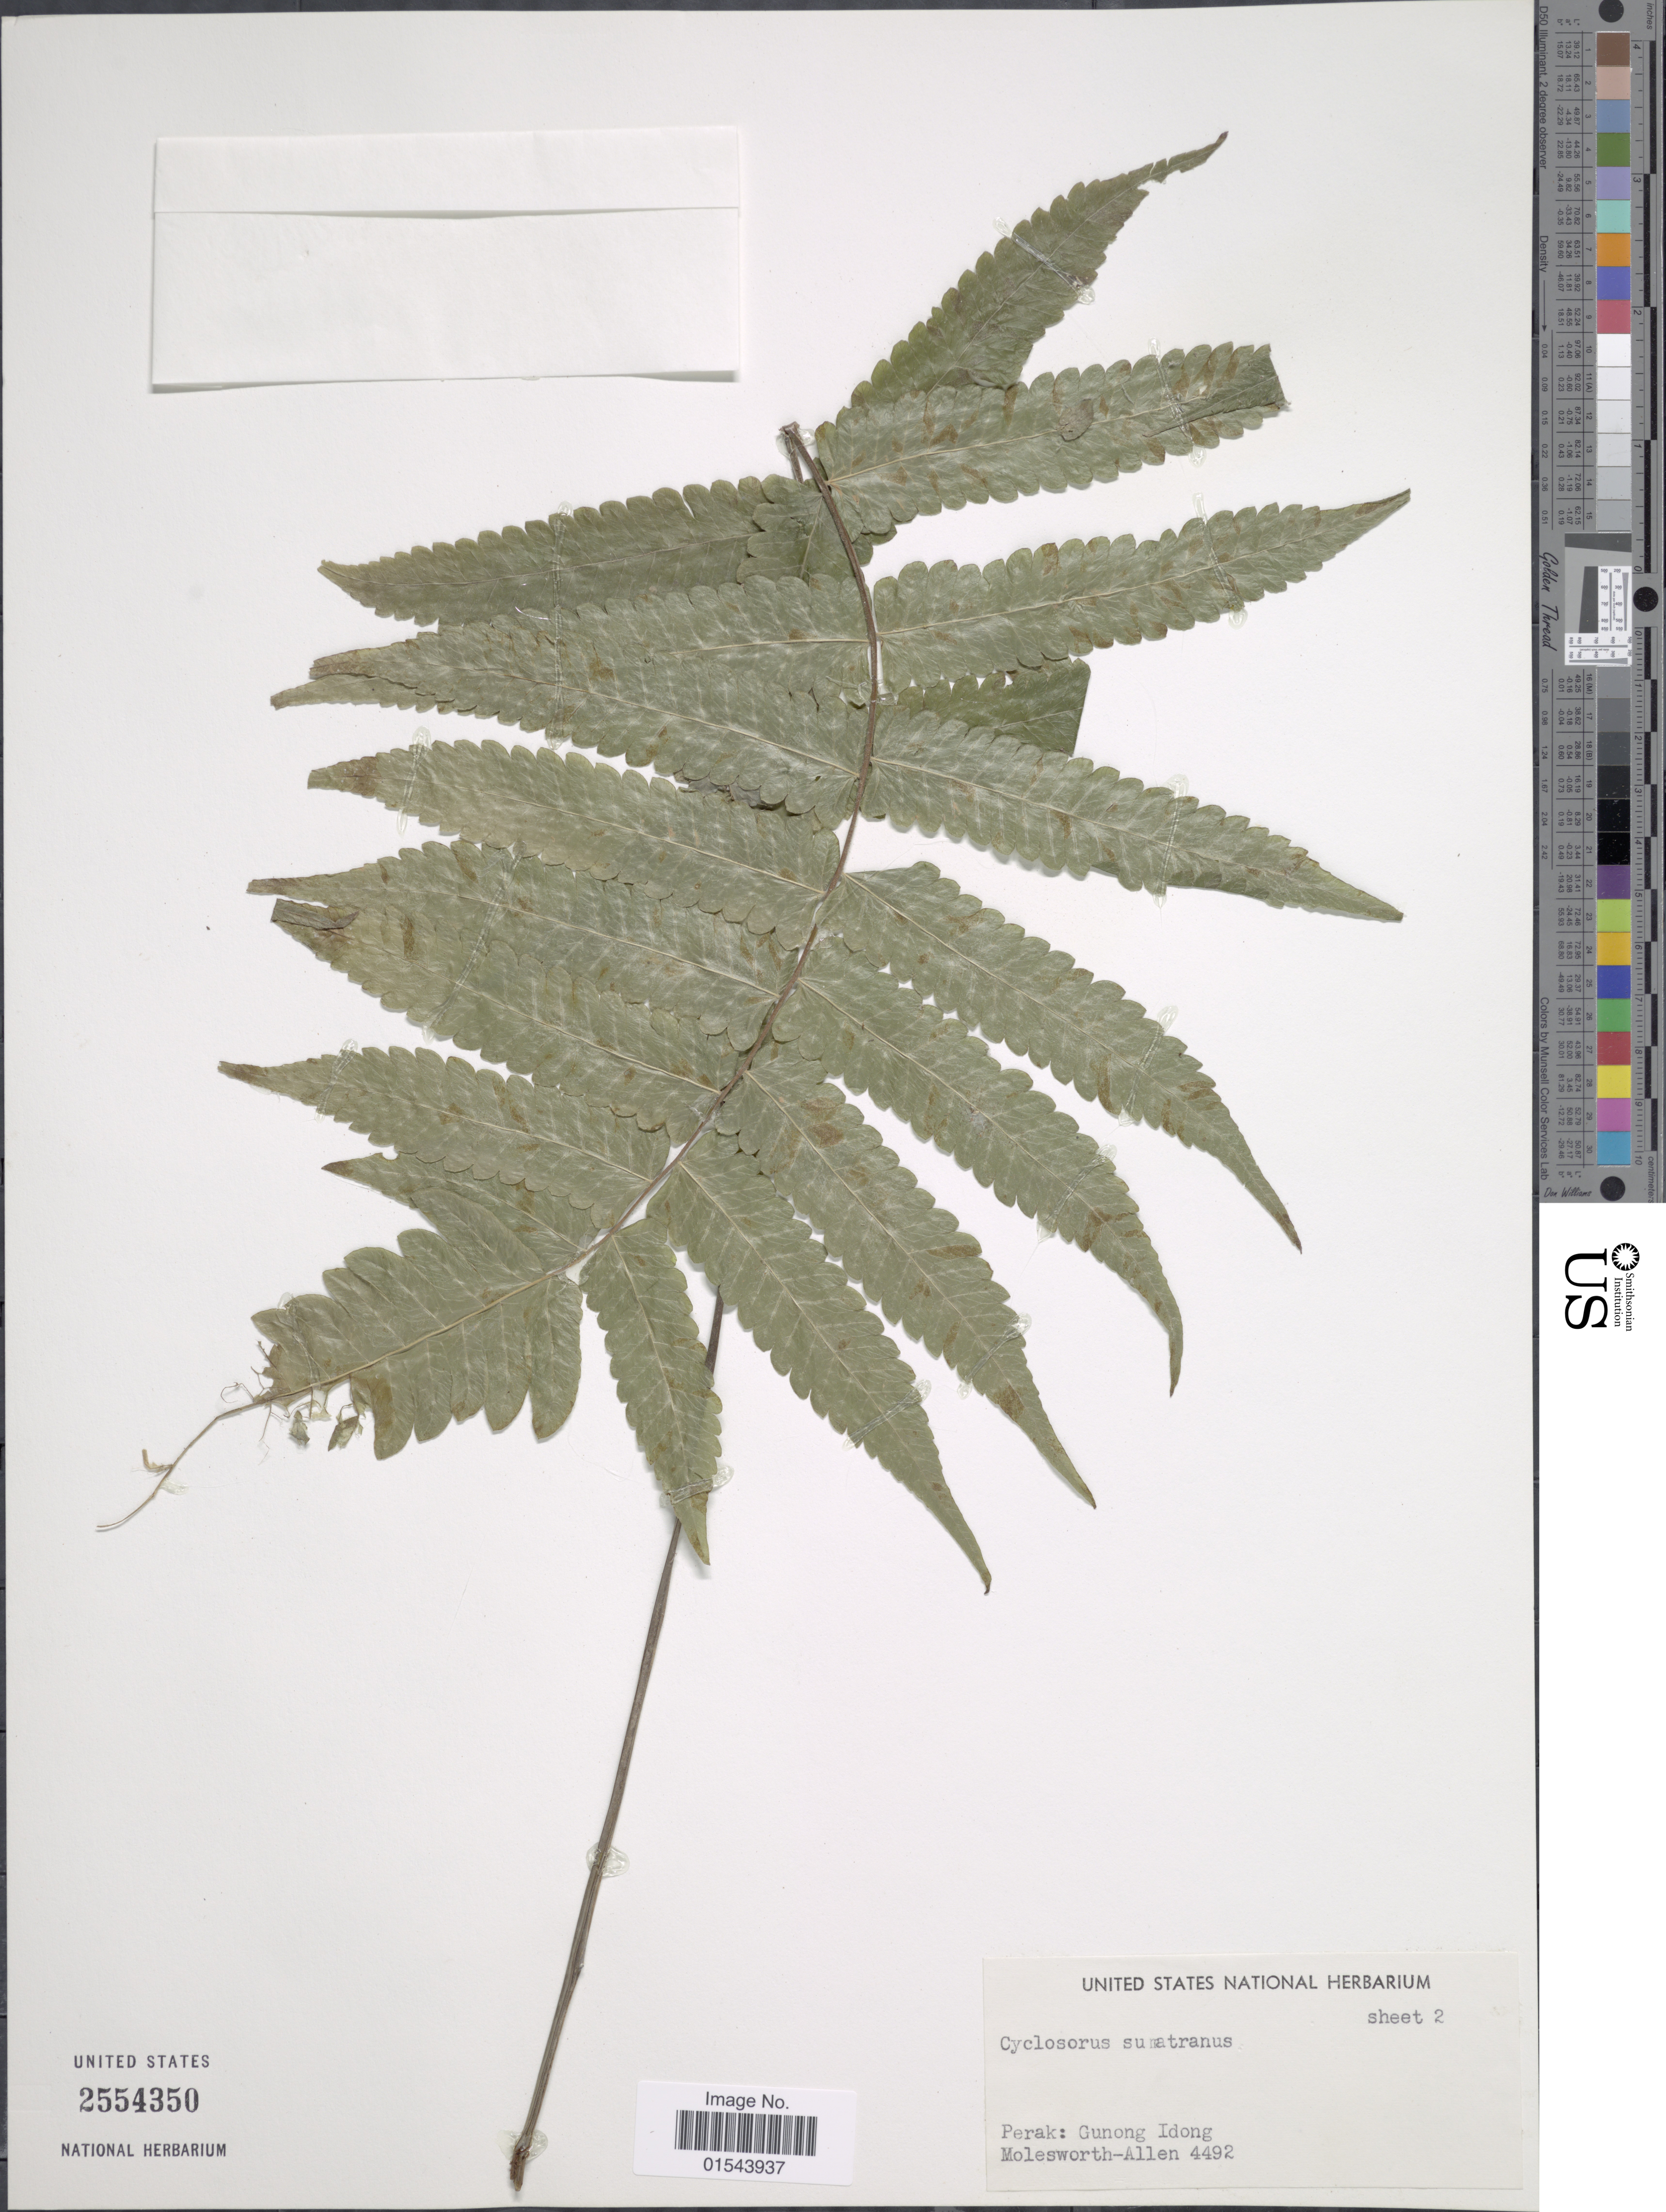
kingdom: Plantae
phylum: Tracheophyta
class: Polypodiopsida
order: Polypodiales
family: Thelypteridaceae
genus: Christella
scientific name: Christella sumatrana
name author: (Alderw.) Mitsuta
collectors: B. E. G. Molesworth-Allen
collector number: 4492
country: Malaysia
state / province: Perak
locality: Gunong Idong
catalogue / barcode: US 2554350